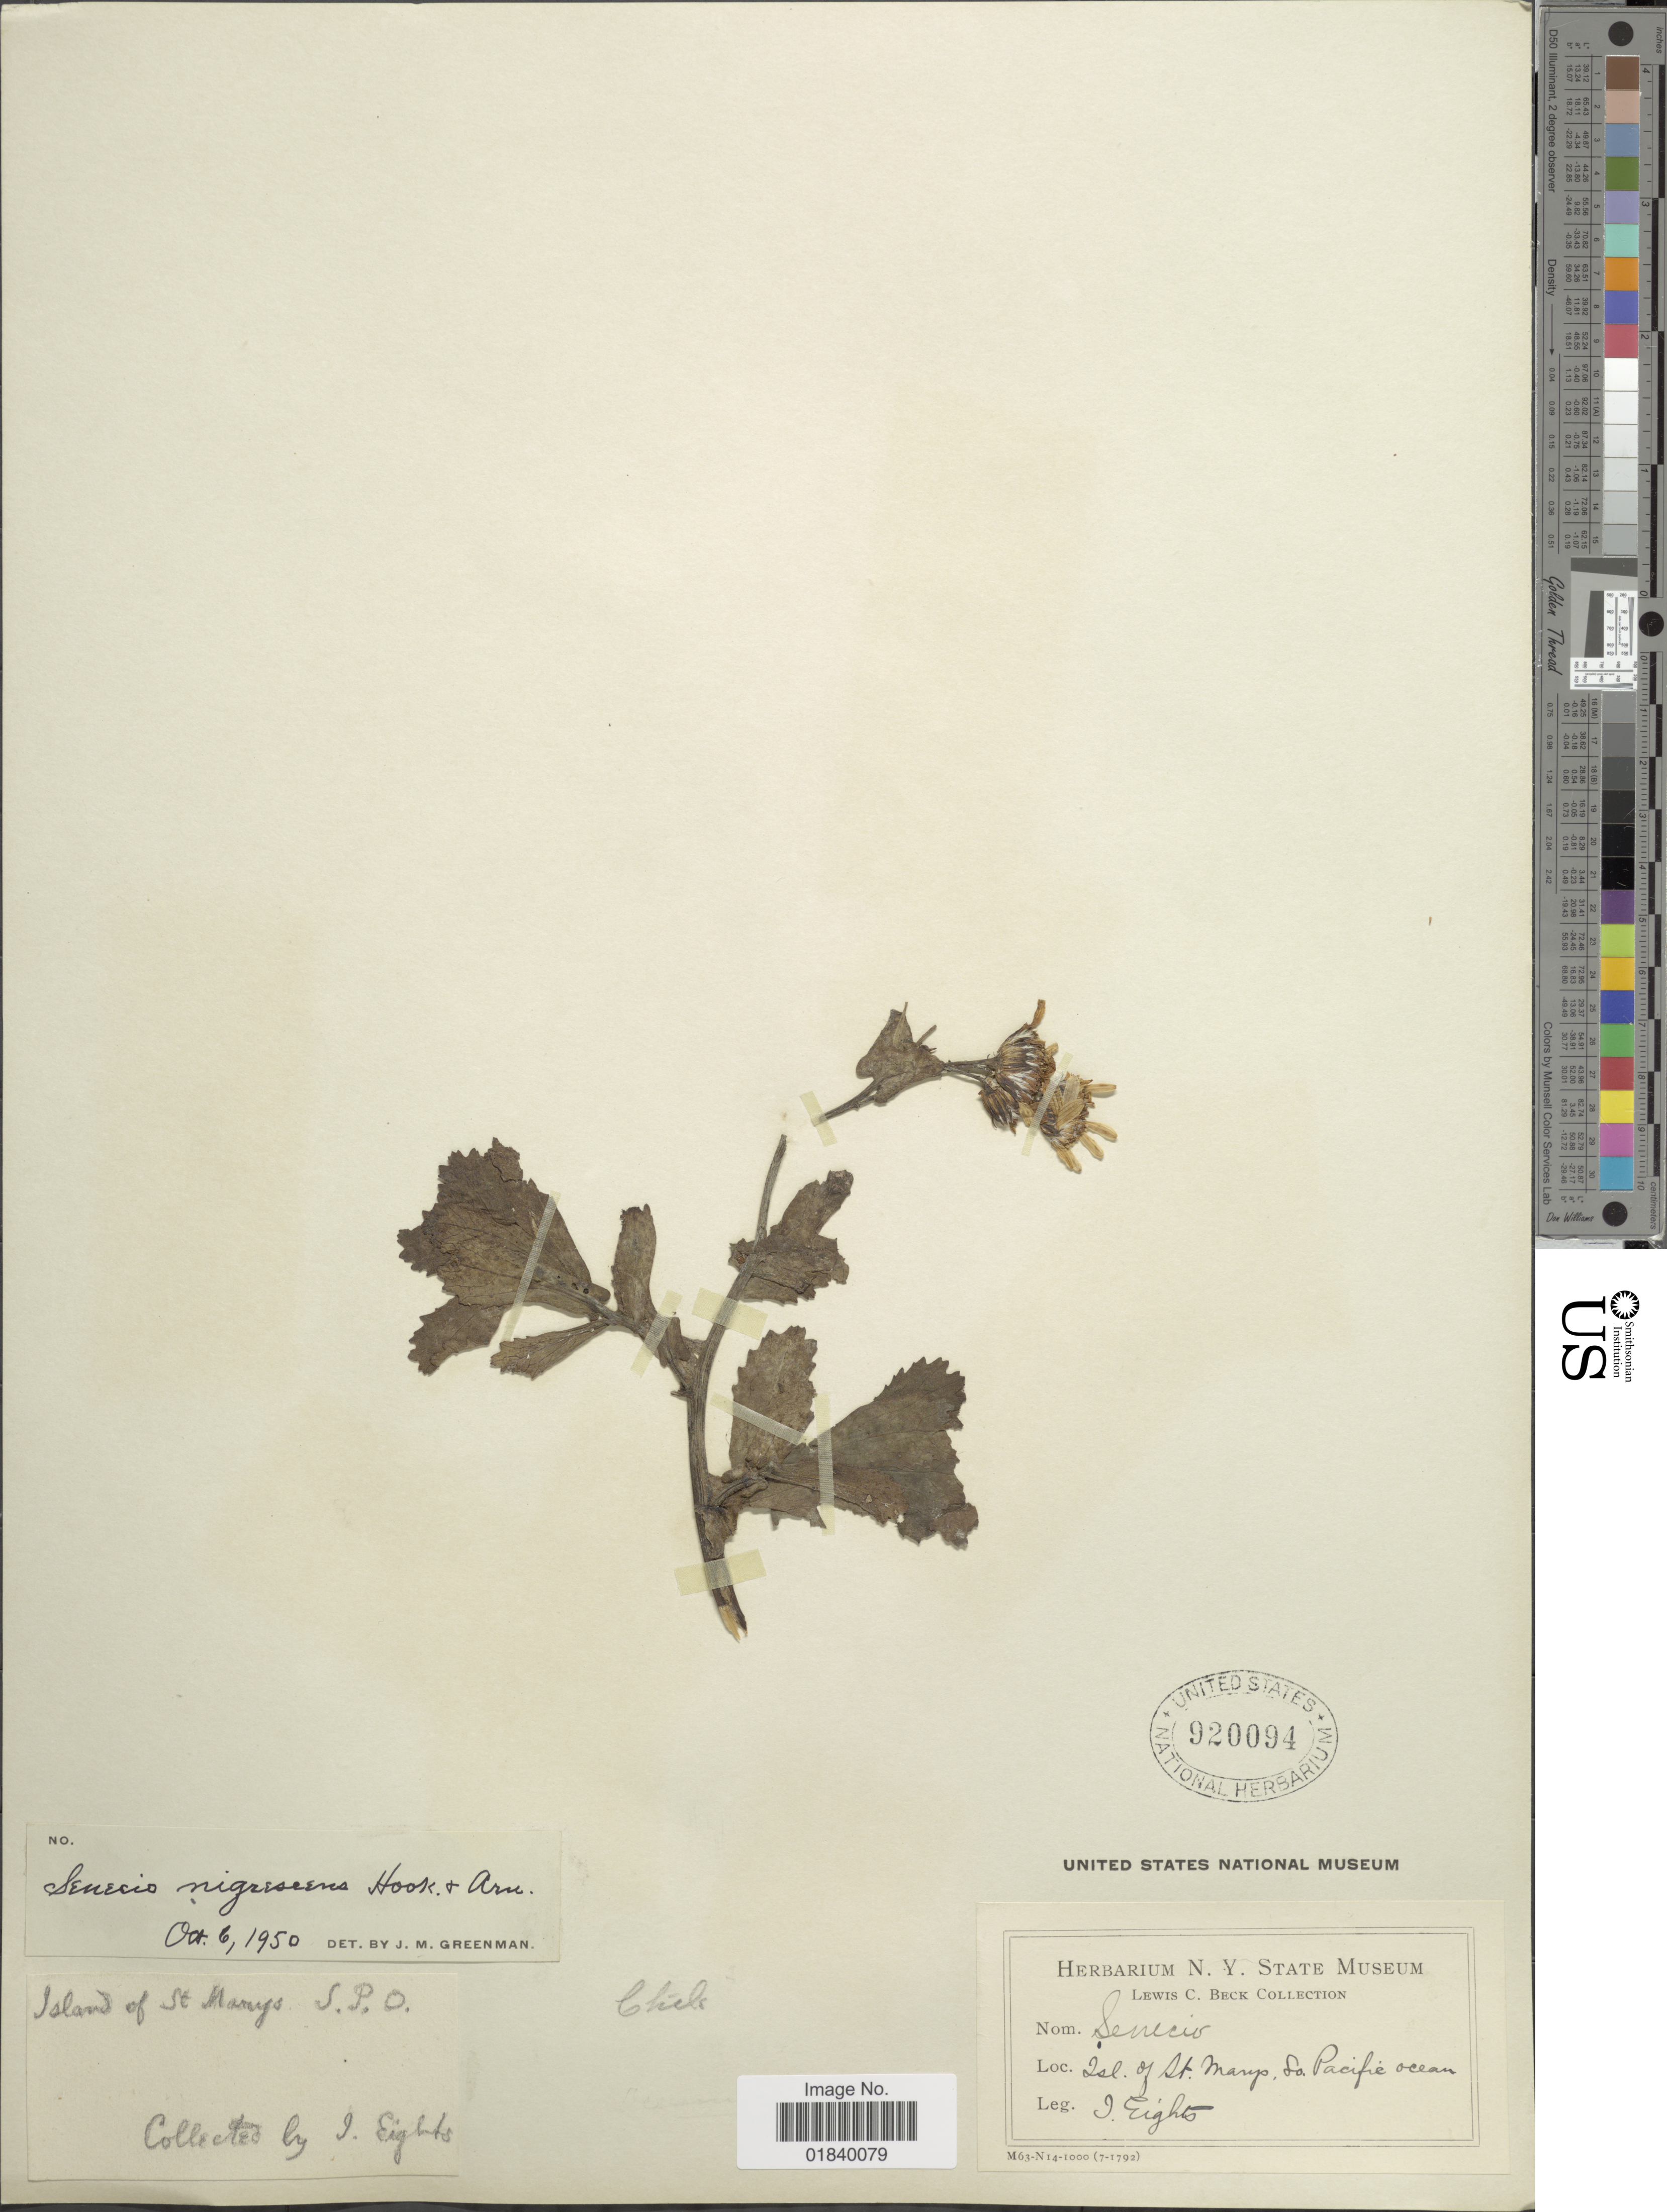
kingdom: Plantae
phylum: Tracheophyta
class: Magnoliopsida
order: Asterales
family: Asteraceae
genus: Senecio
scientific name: Senecio nigrescens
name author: Hook. & Arn.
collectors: J. Eights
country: India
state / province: Karnataka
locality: Island of St, Marys, So, Pacific Ocean.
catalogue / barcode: US 920094